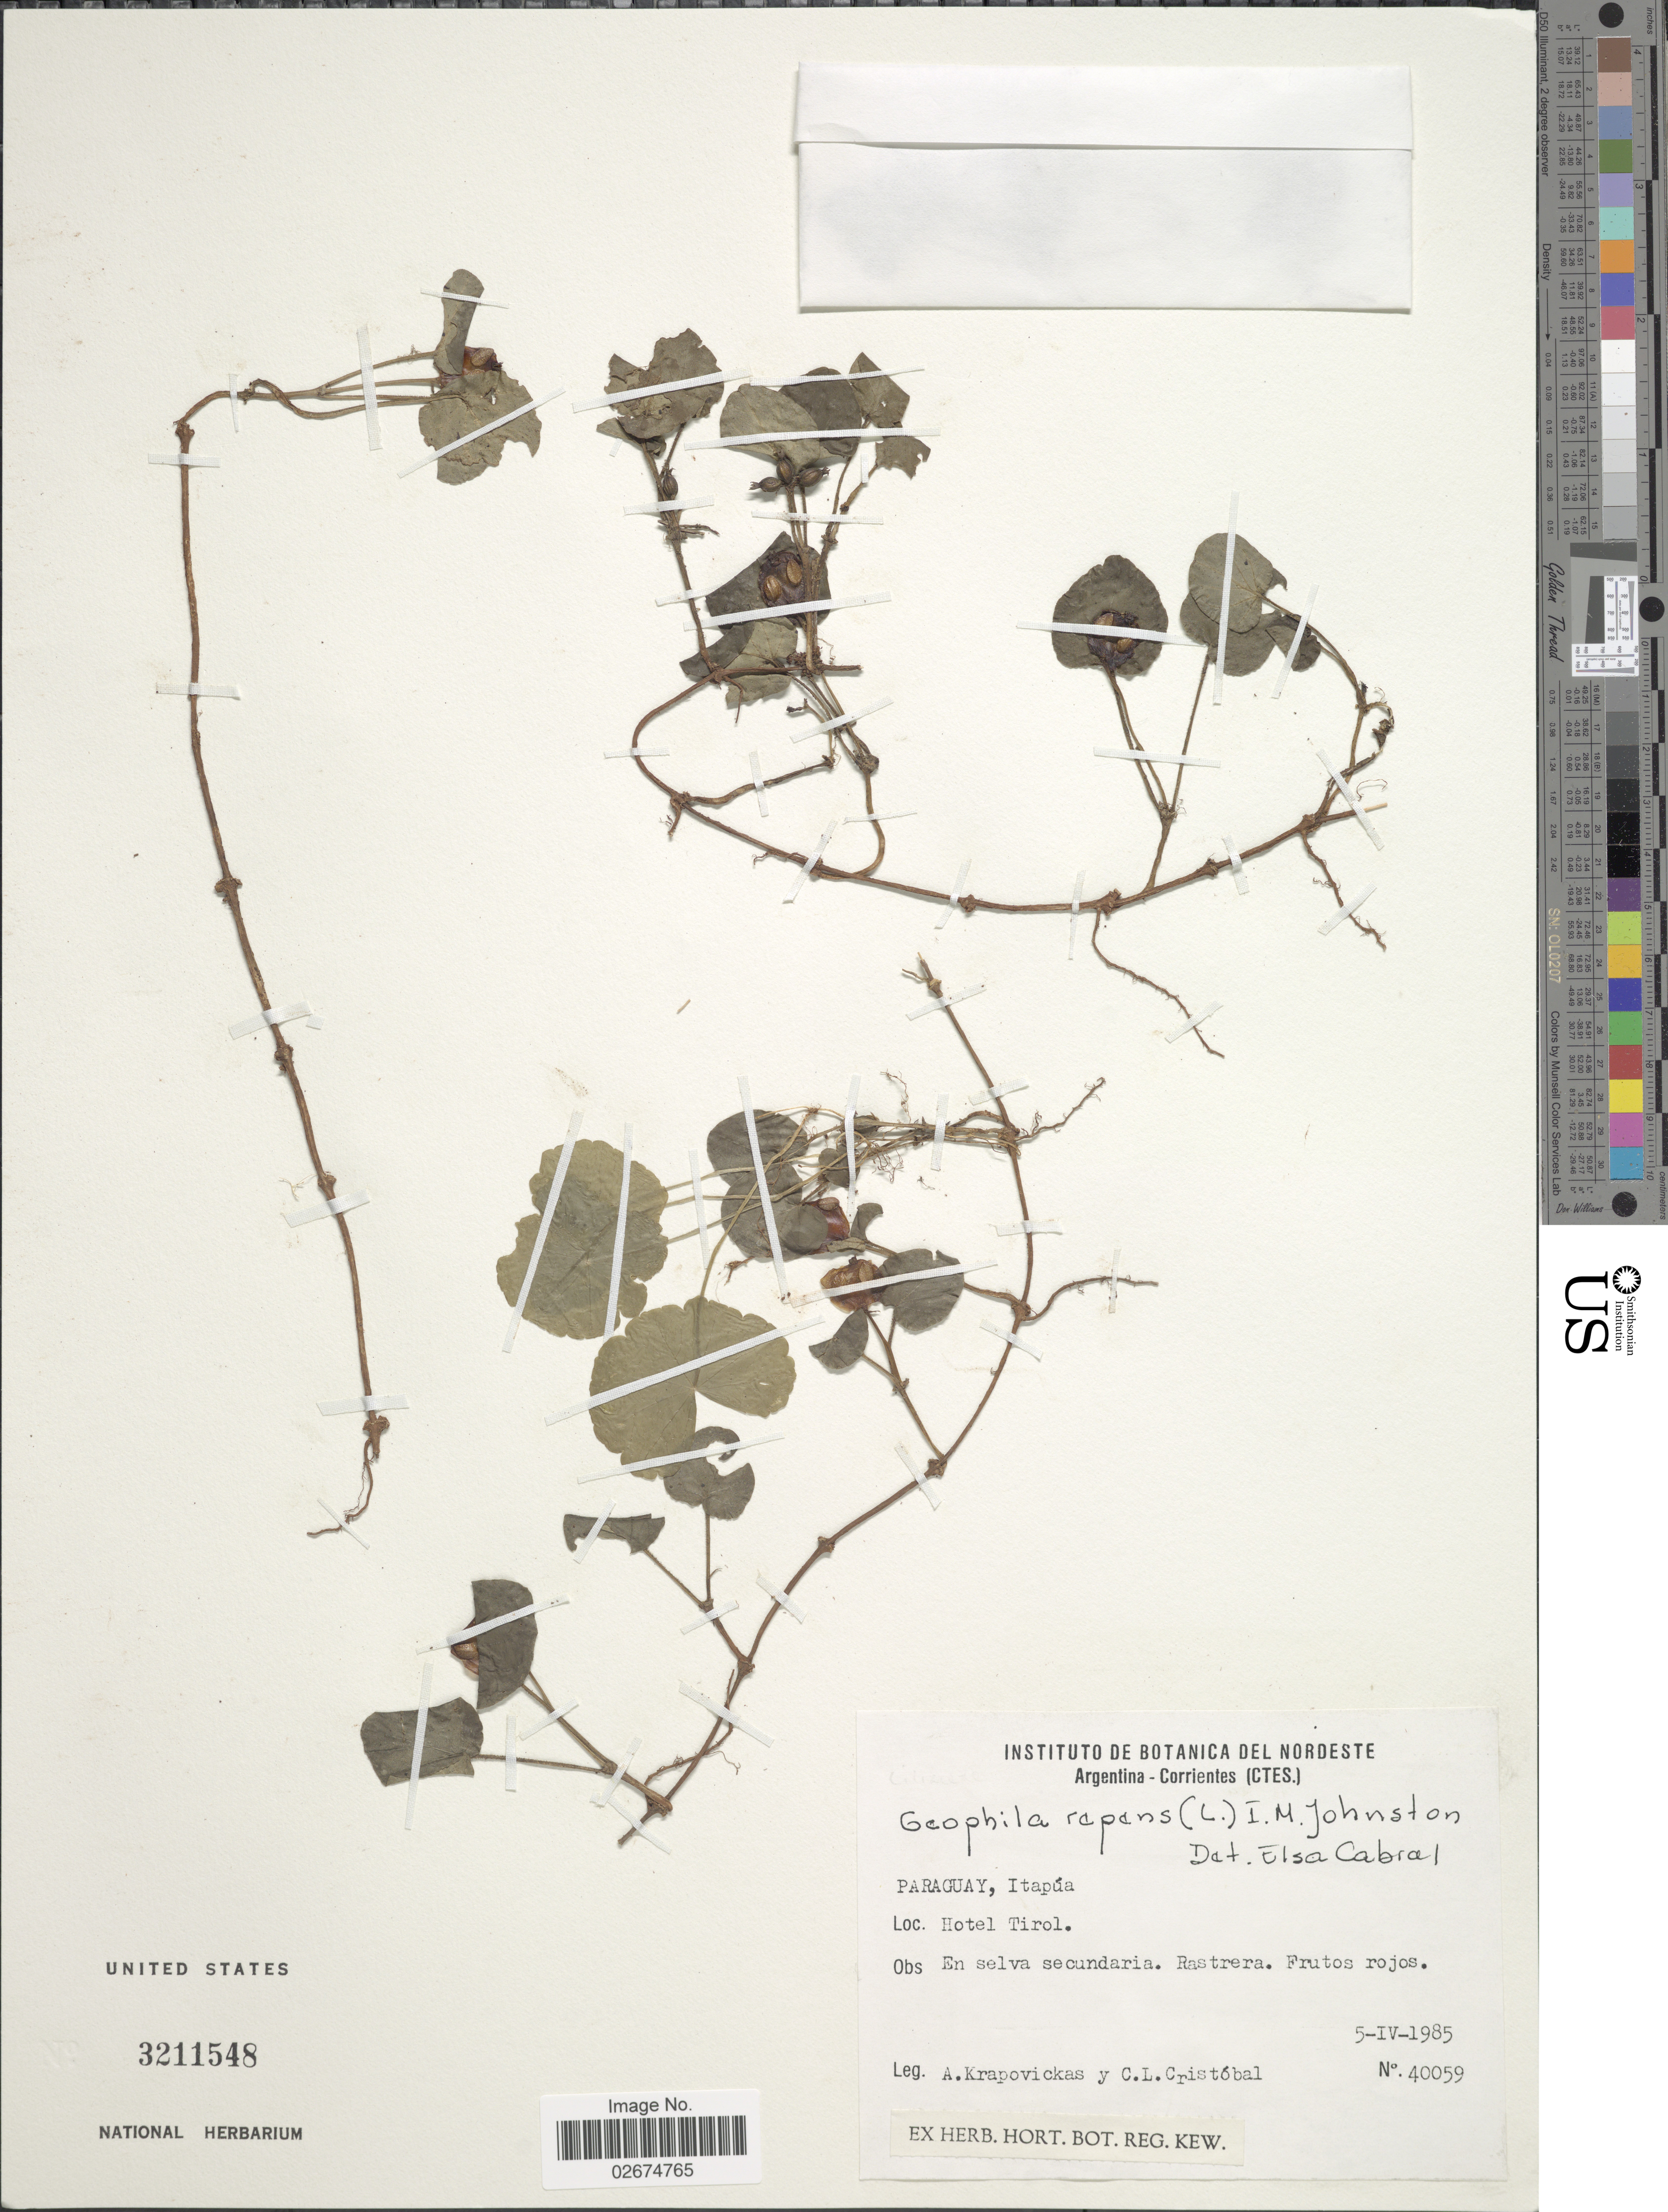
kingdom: Plantae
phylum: Tracheophyta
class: Magnoliopsida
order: Gentianales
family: Rubiaceae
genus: Carinta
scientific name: Carinta repens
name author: (L.) L.B. Sm. & Downs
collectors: A. Krapovickas & C. L. Cristóbal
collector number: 40059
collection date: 1985-04-05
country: Argentina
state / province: Corrientes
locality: Argentina, Corrientes (CTES) Paraguay, Itapua, Hotel Tirol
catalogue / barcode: US 3211548